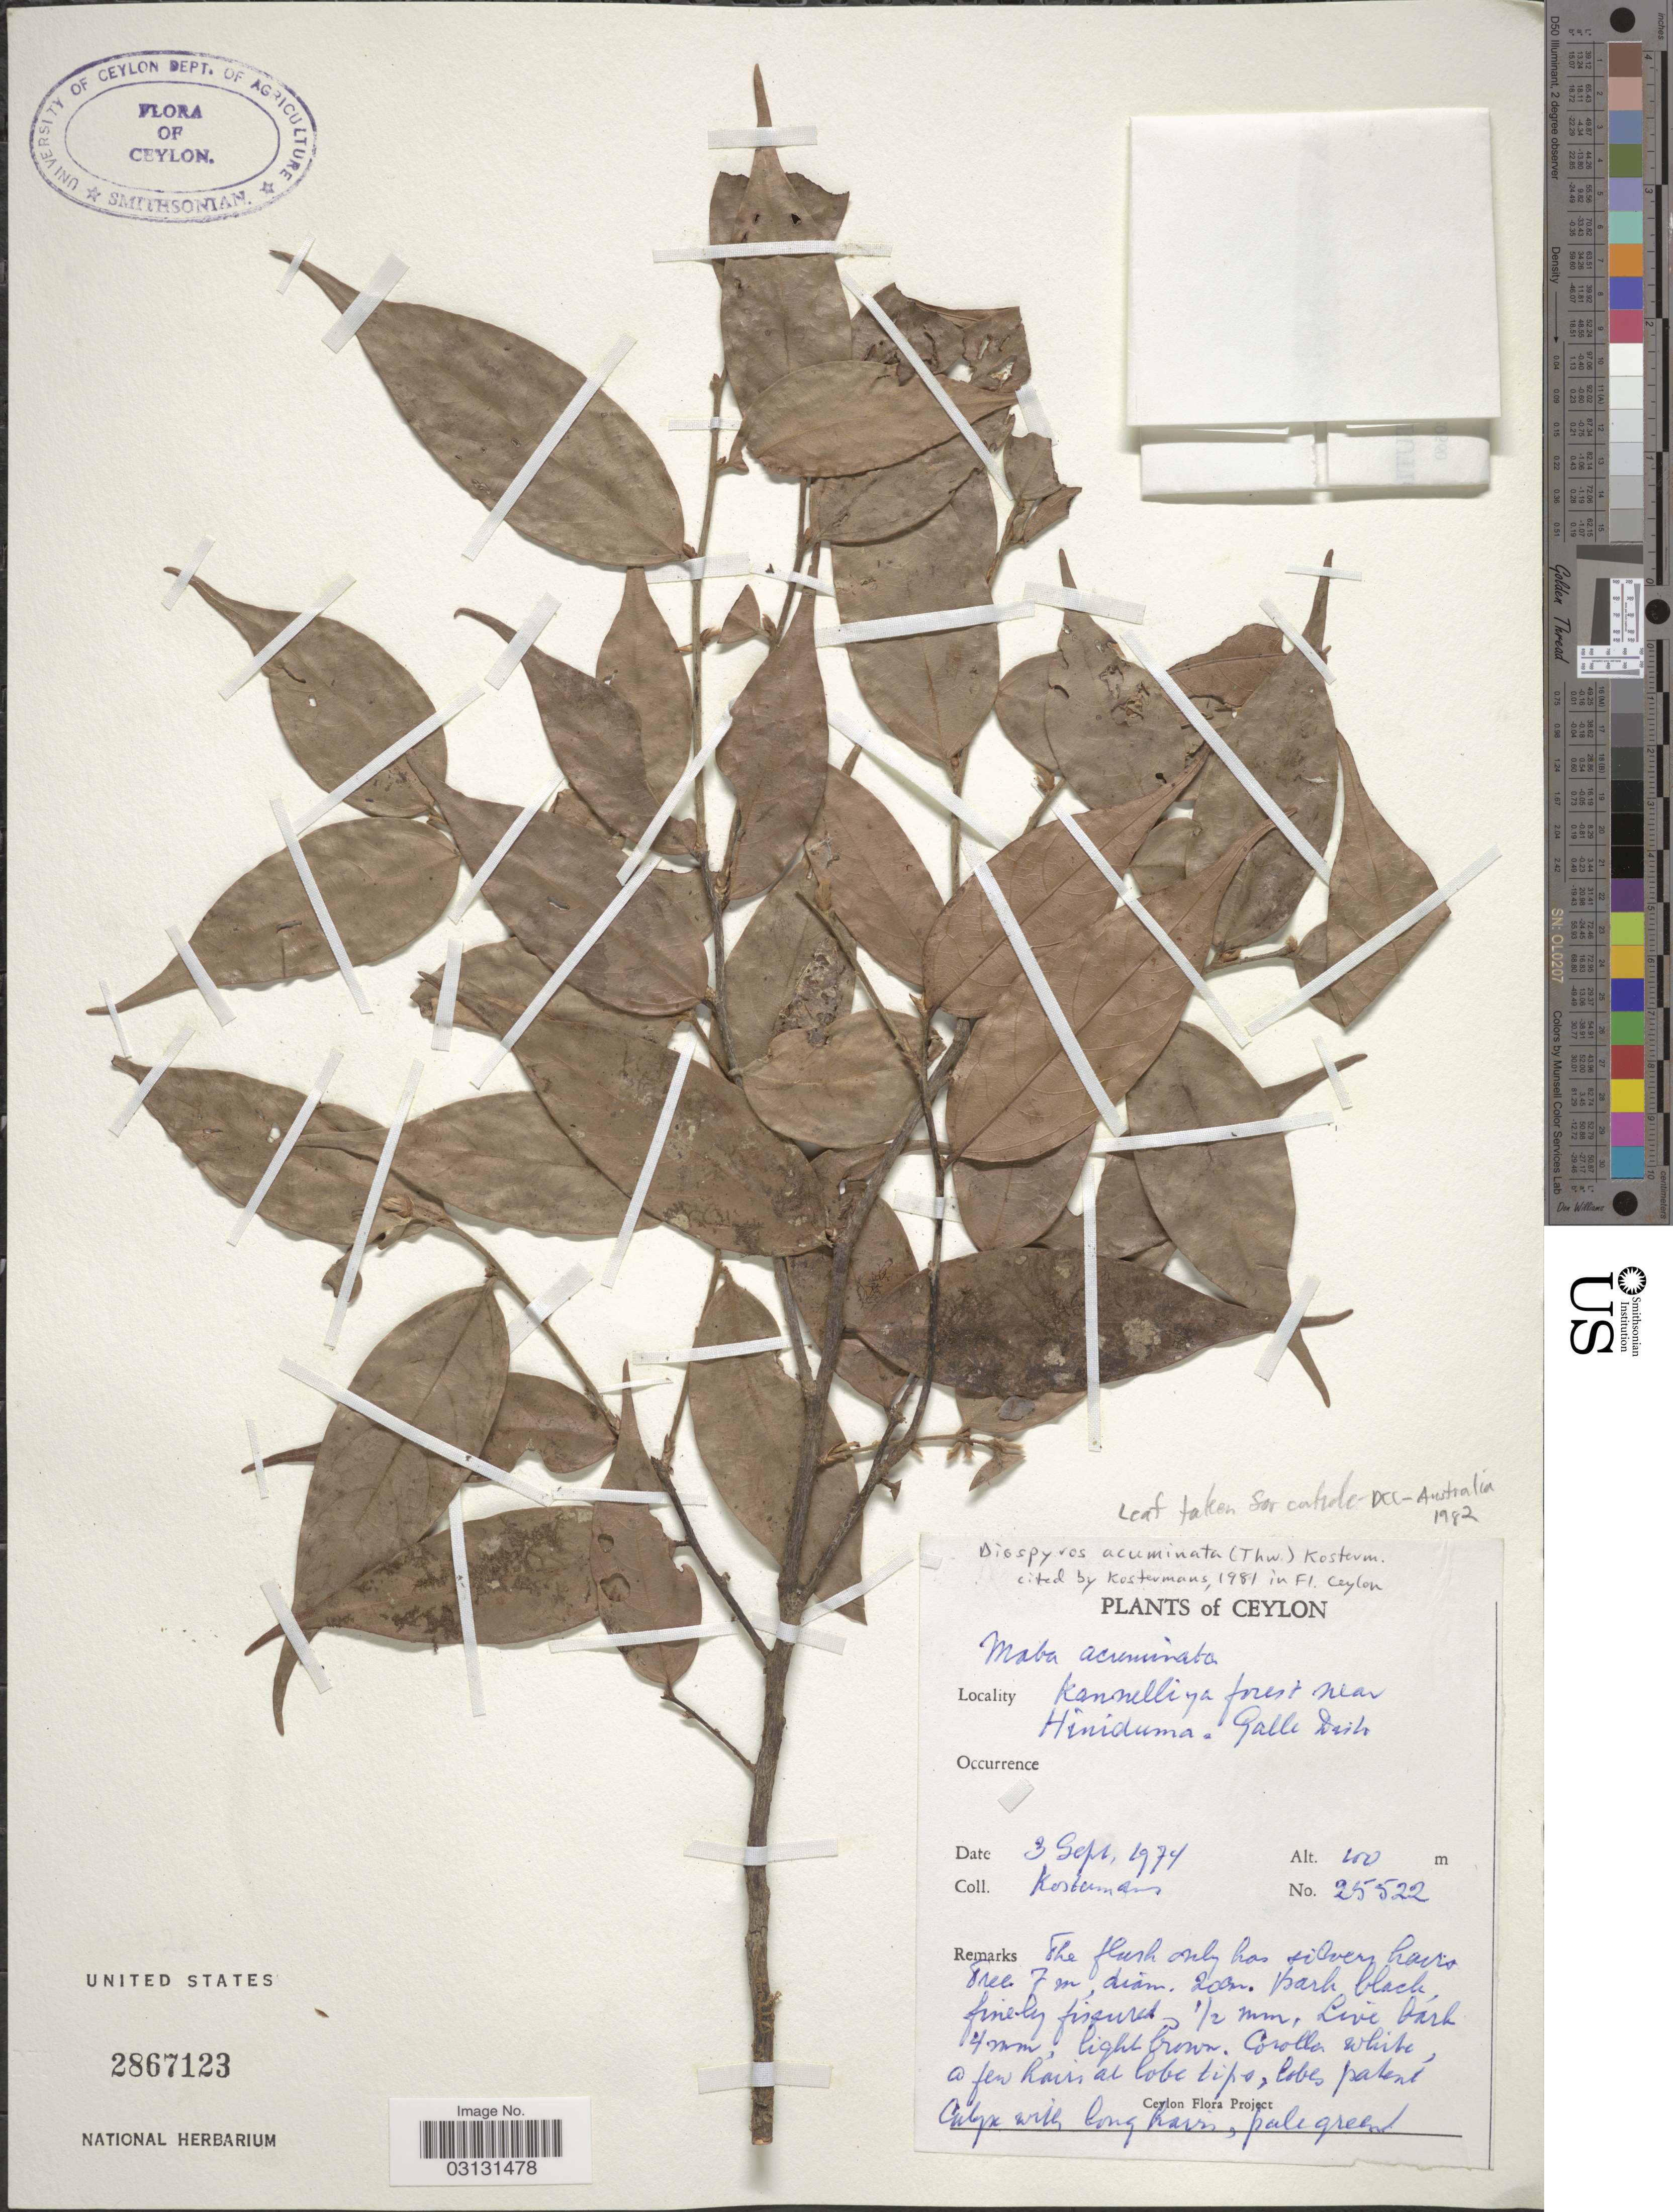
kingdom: Plantae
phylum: Tracheophyta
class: Magnoliopsida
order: Ericales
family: Ebenaceae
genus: Diospyros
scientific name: Diospyros acuminata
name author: (Thwaites) Kosterm.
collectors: Kostermans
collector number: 25522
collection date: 1974-09-03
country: Sri Lanka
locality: Ceylon. Kannelliya forest near Hiniduma. Galle Distr.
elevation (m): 200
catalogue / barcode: US 2867123